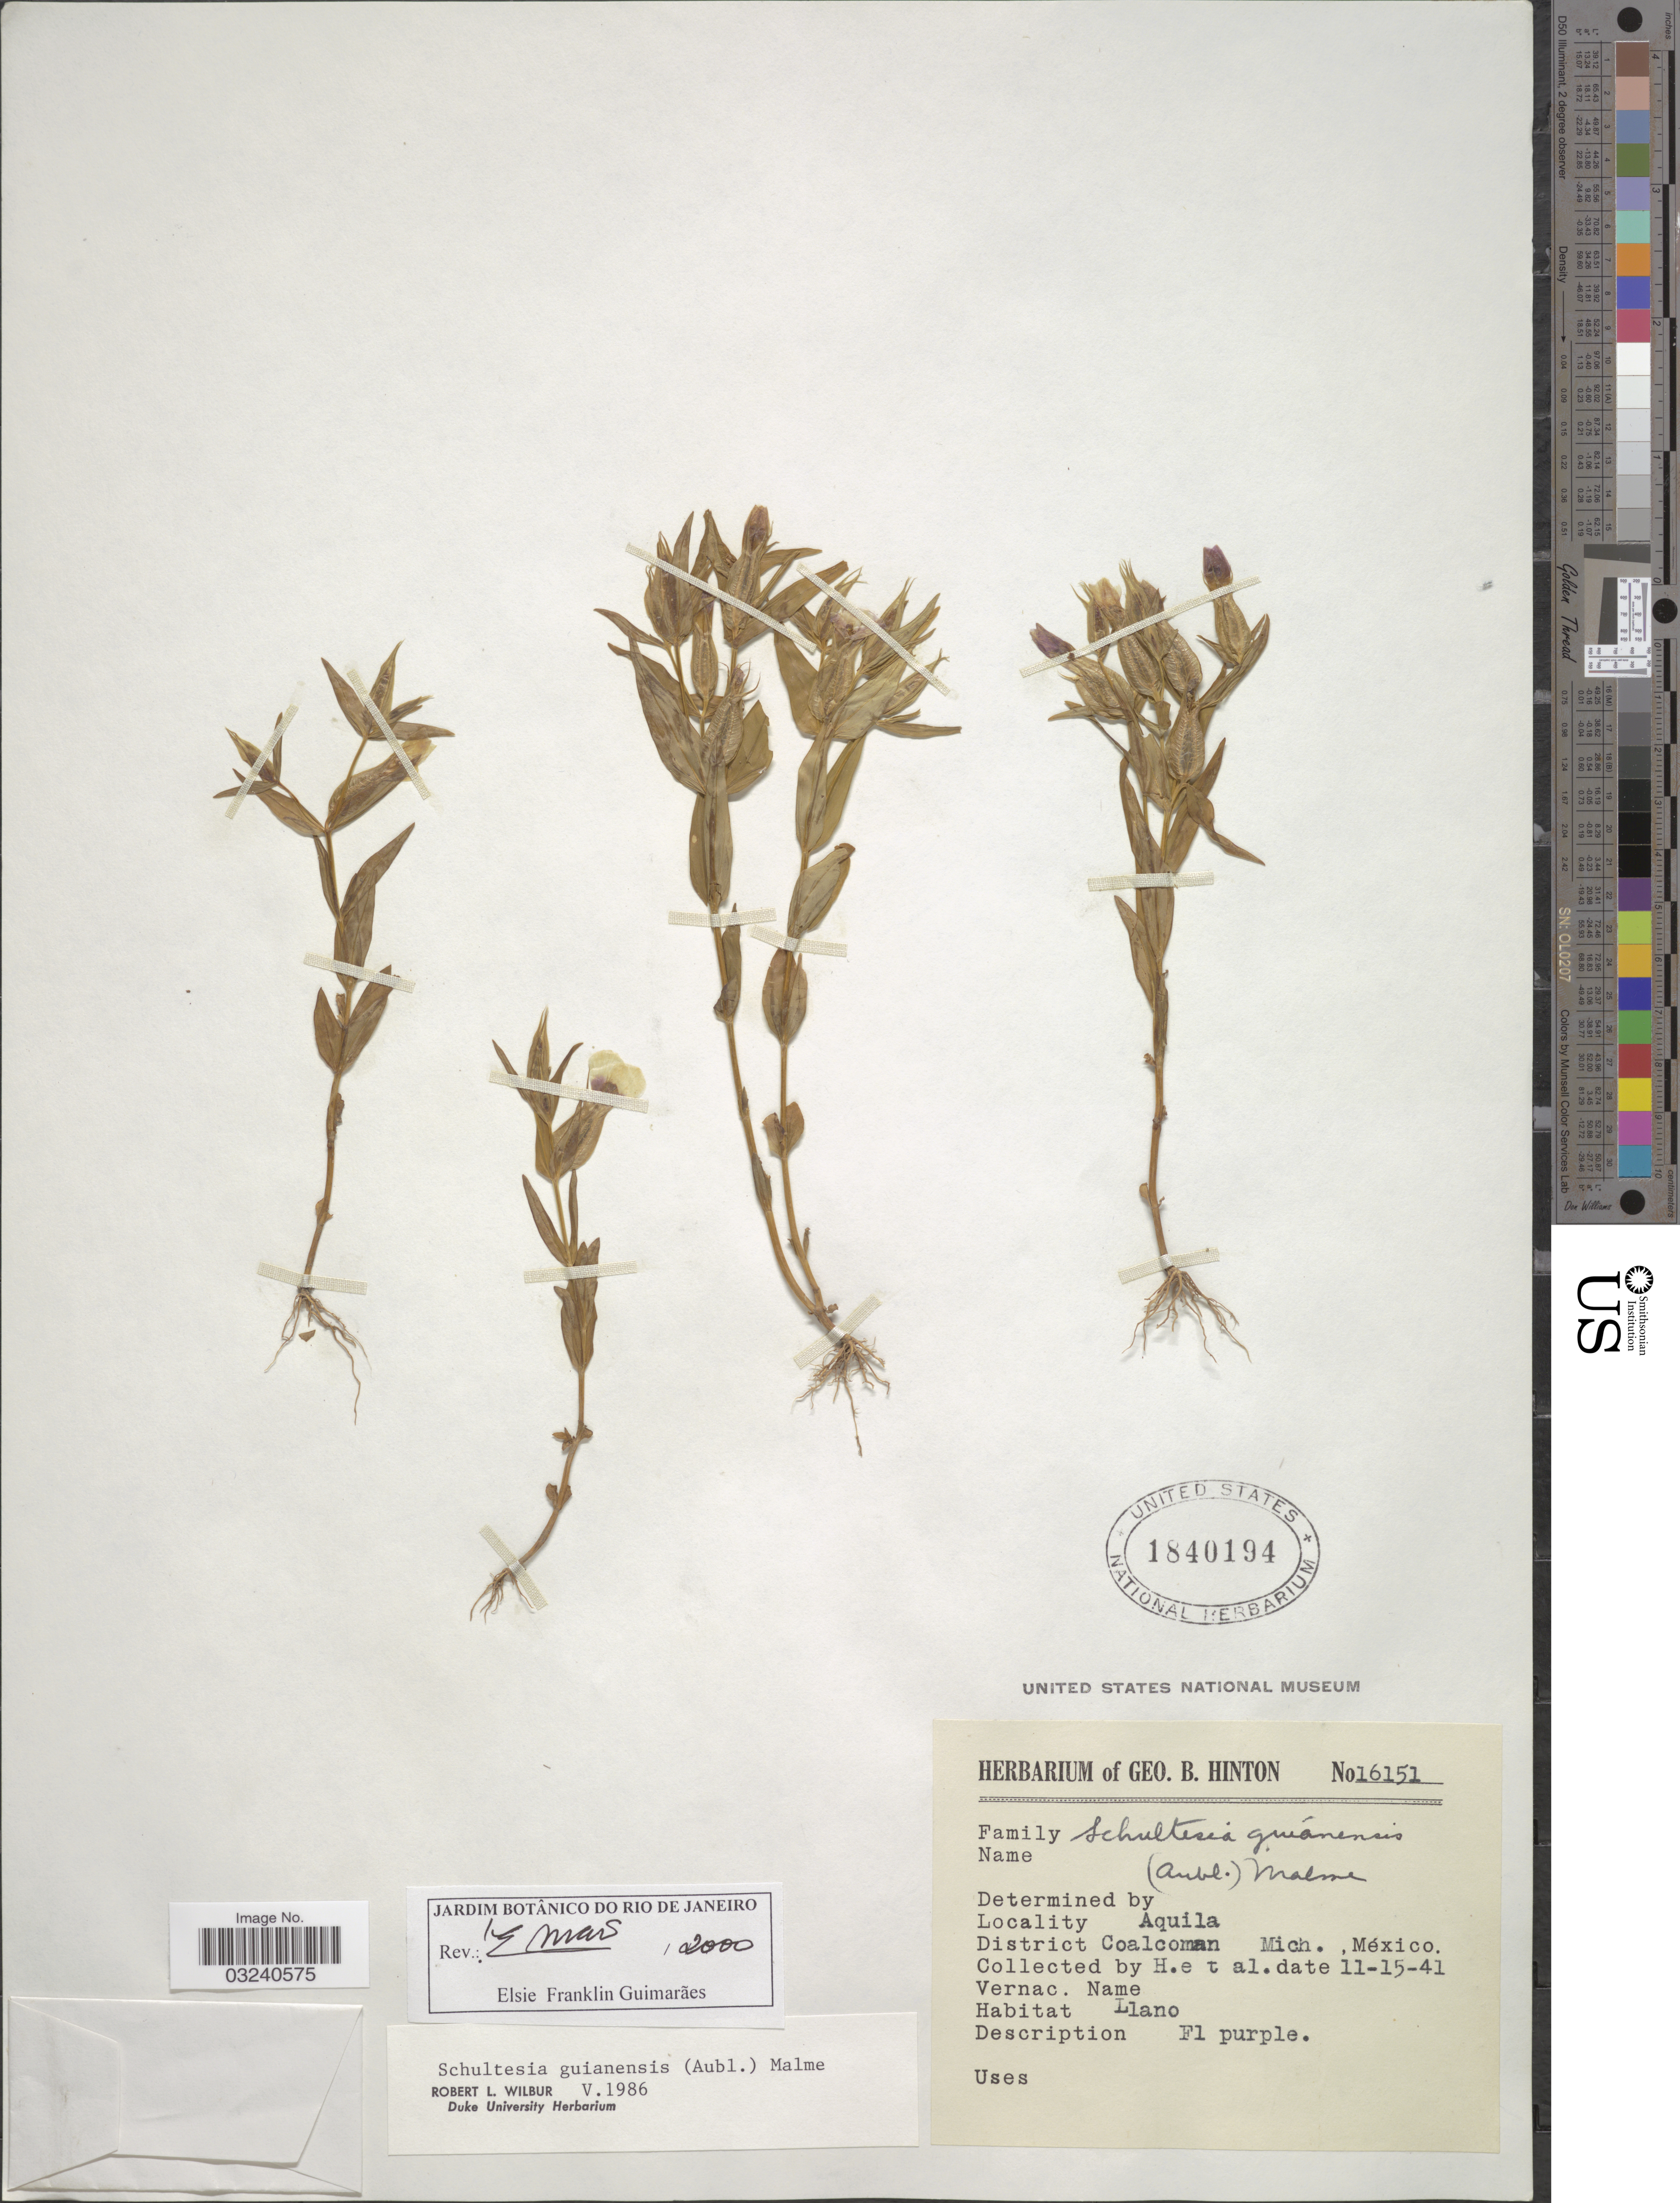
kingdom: Plantae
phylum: Tracheophyta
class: Magnoliopsida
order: Gentianales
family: Gentianaceae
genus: Schultesia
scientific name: Schultesia guianensis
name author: (Aubl.) Malme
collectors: G. B. Hinton & et al.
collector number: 16151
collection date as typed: Transcribed d/m/y: 15/11/41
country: Mexico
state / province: Michoacán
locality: Aquila. District Coalcoman.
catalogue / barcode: US 1840194